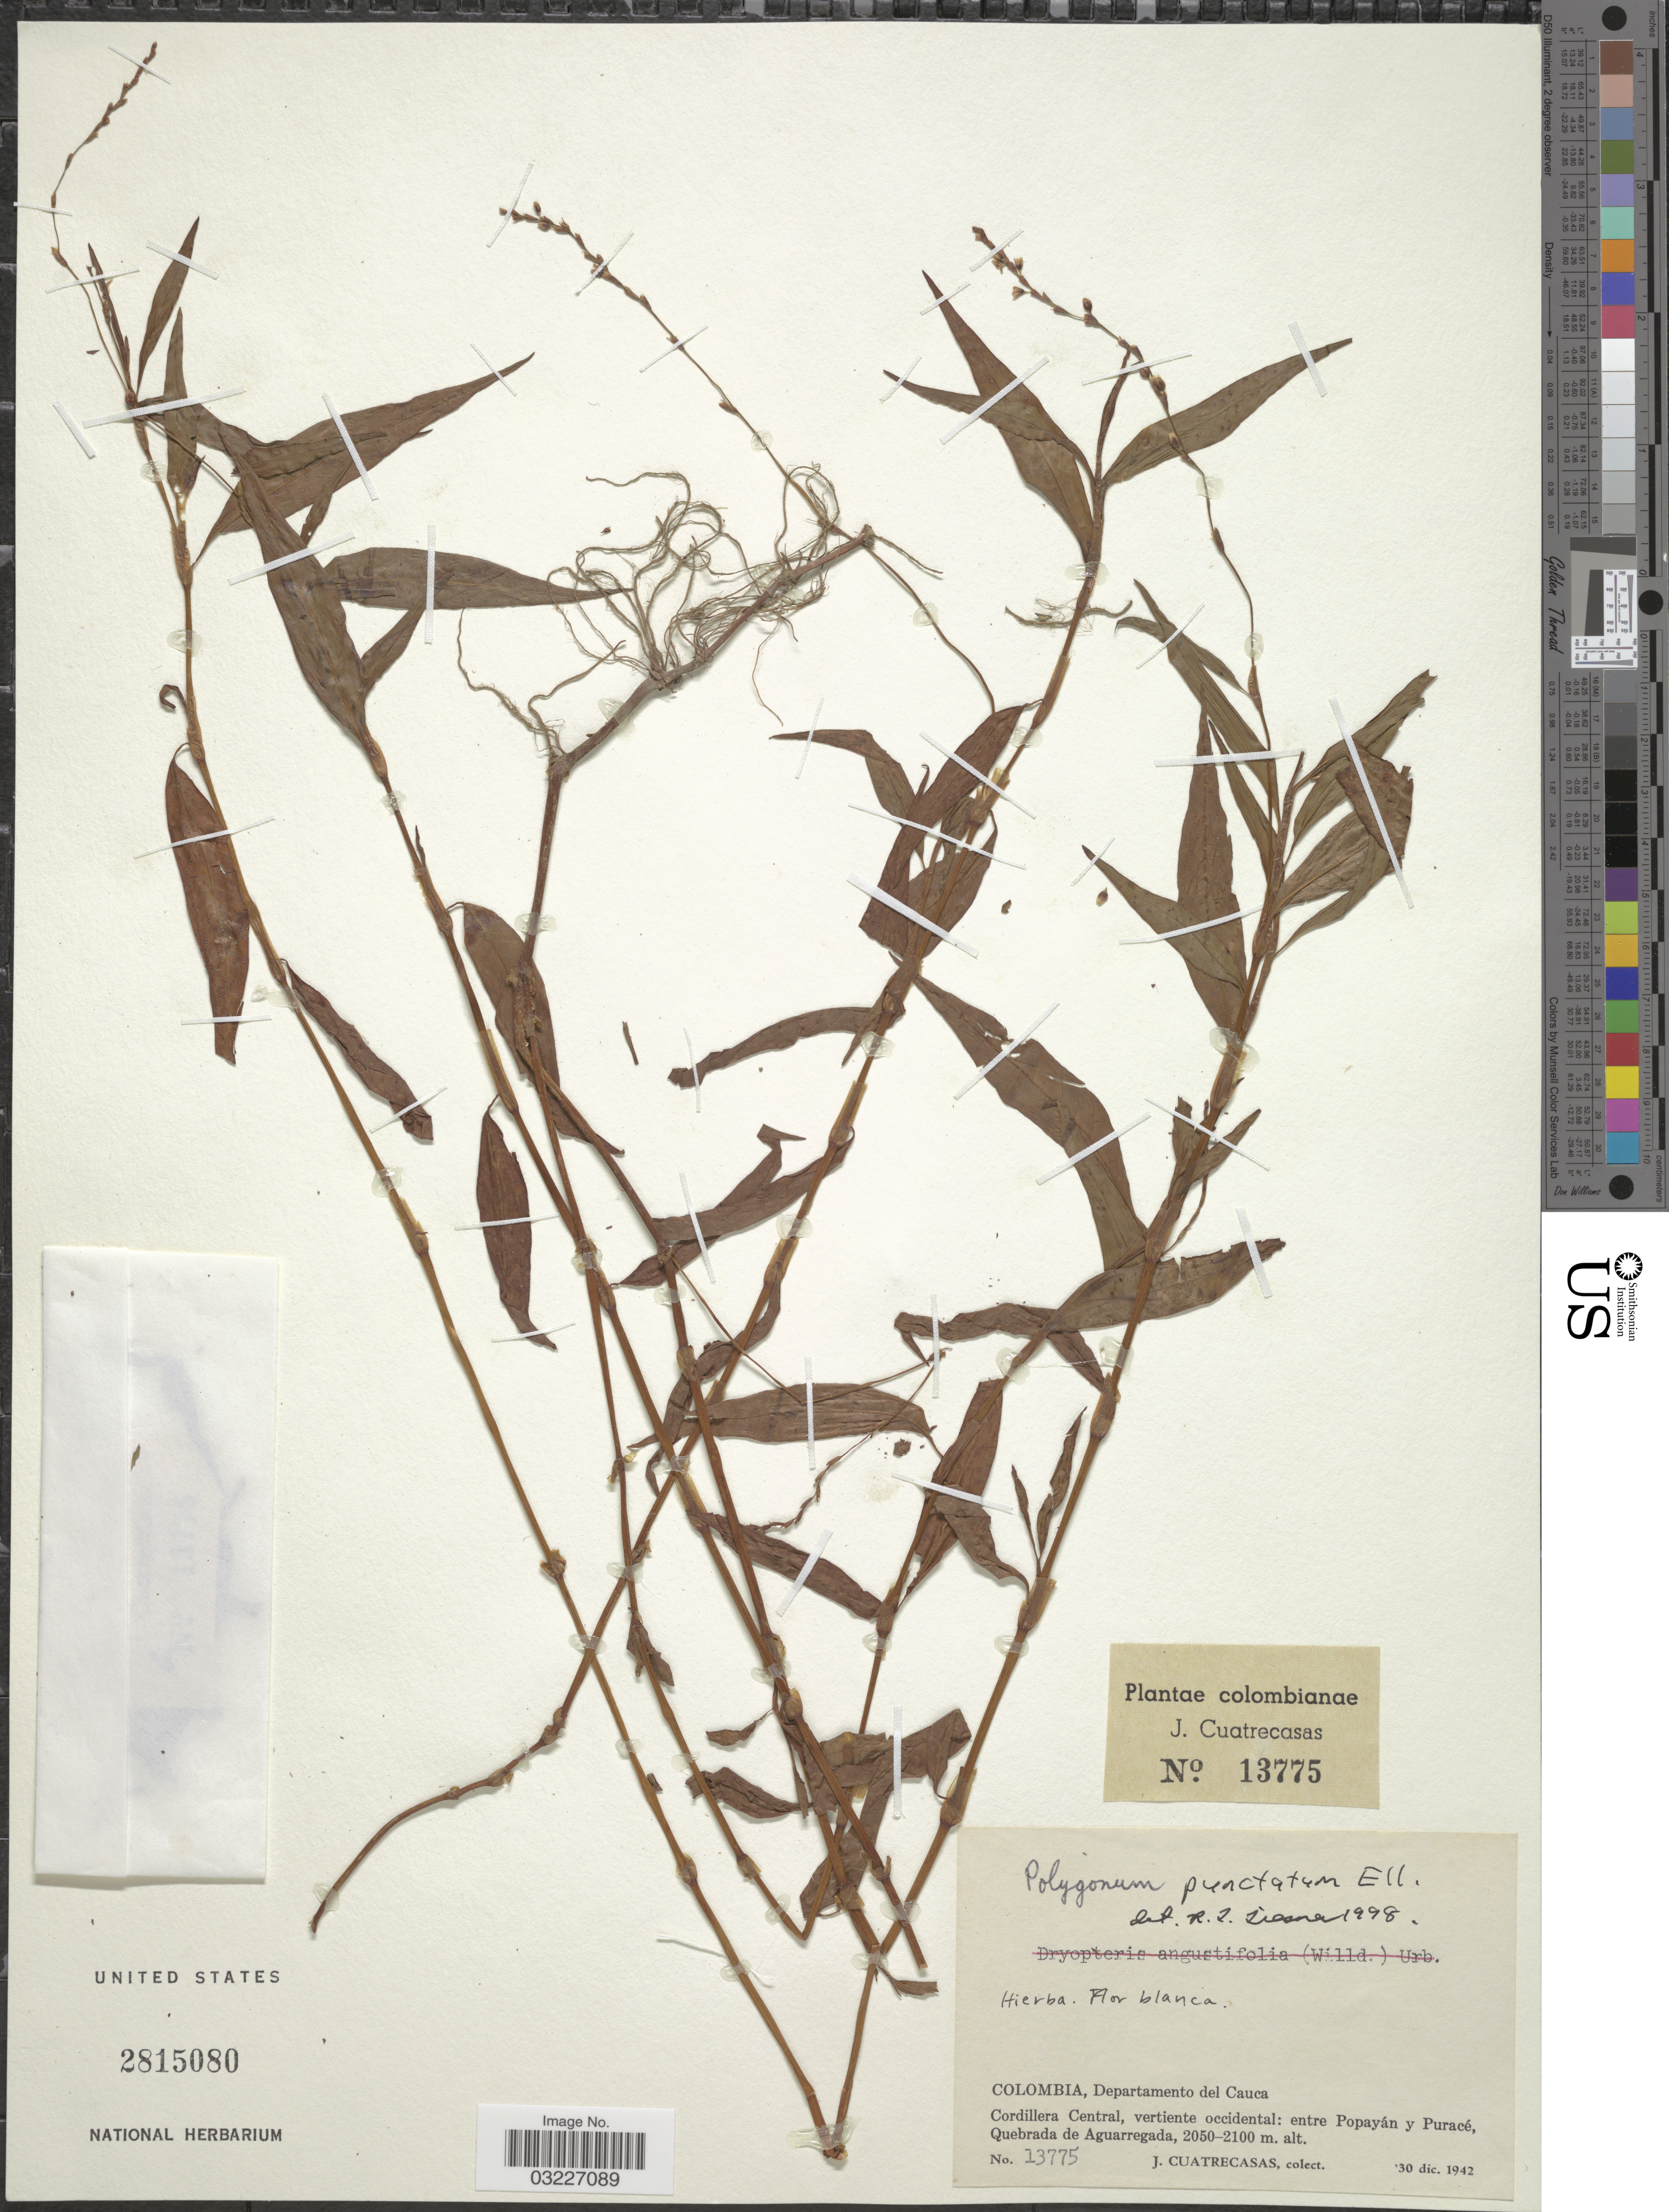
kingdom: Plantae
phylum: Tracheophyta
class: Magnoliopsida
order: Caryophyllales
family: Polygonaceae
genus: Polygonum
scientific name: Polygonum opelousanum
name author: Riddell ex Small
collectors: J. Cuatrecasas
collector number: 13775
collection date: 1942-12-30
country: Colombia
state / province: Cauca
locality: Departamento del Cauca. Cordillera Central, vertiente occidental: entre Popayán y Puracé, Quebrada de Aguarregada.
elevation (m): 2050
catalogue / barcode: US 2815080